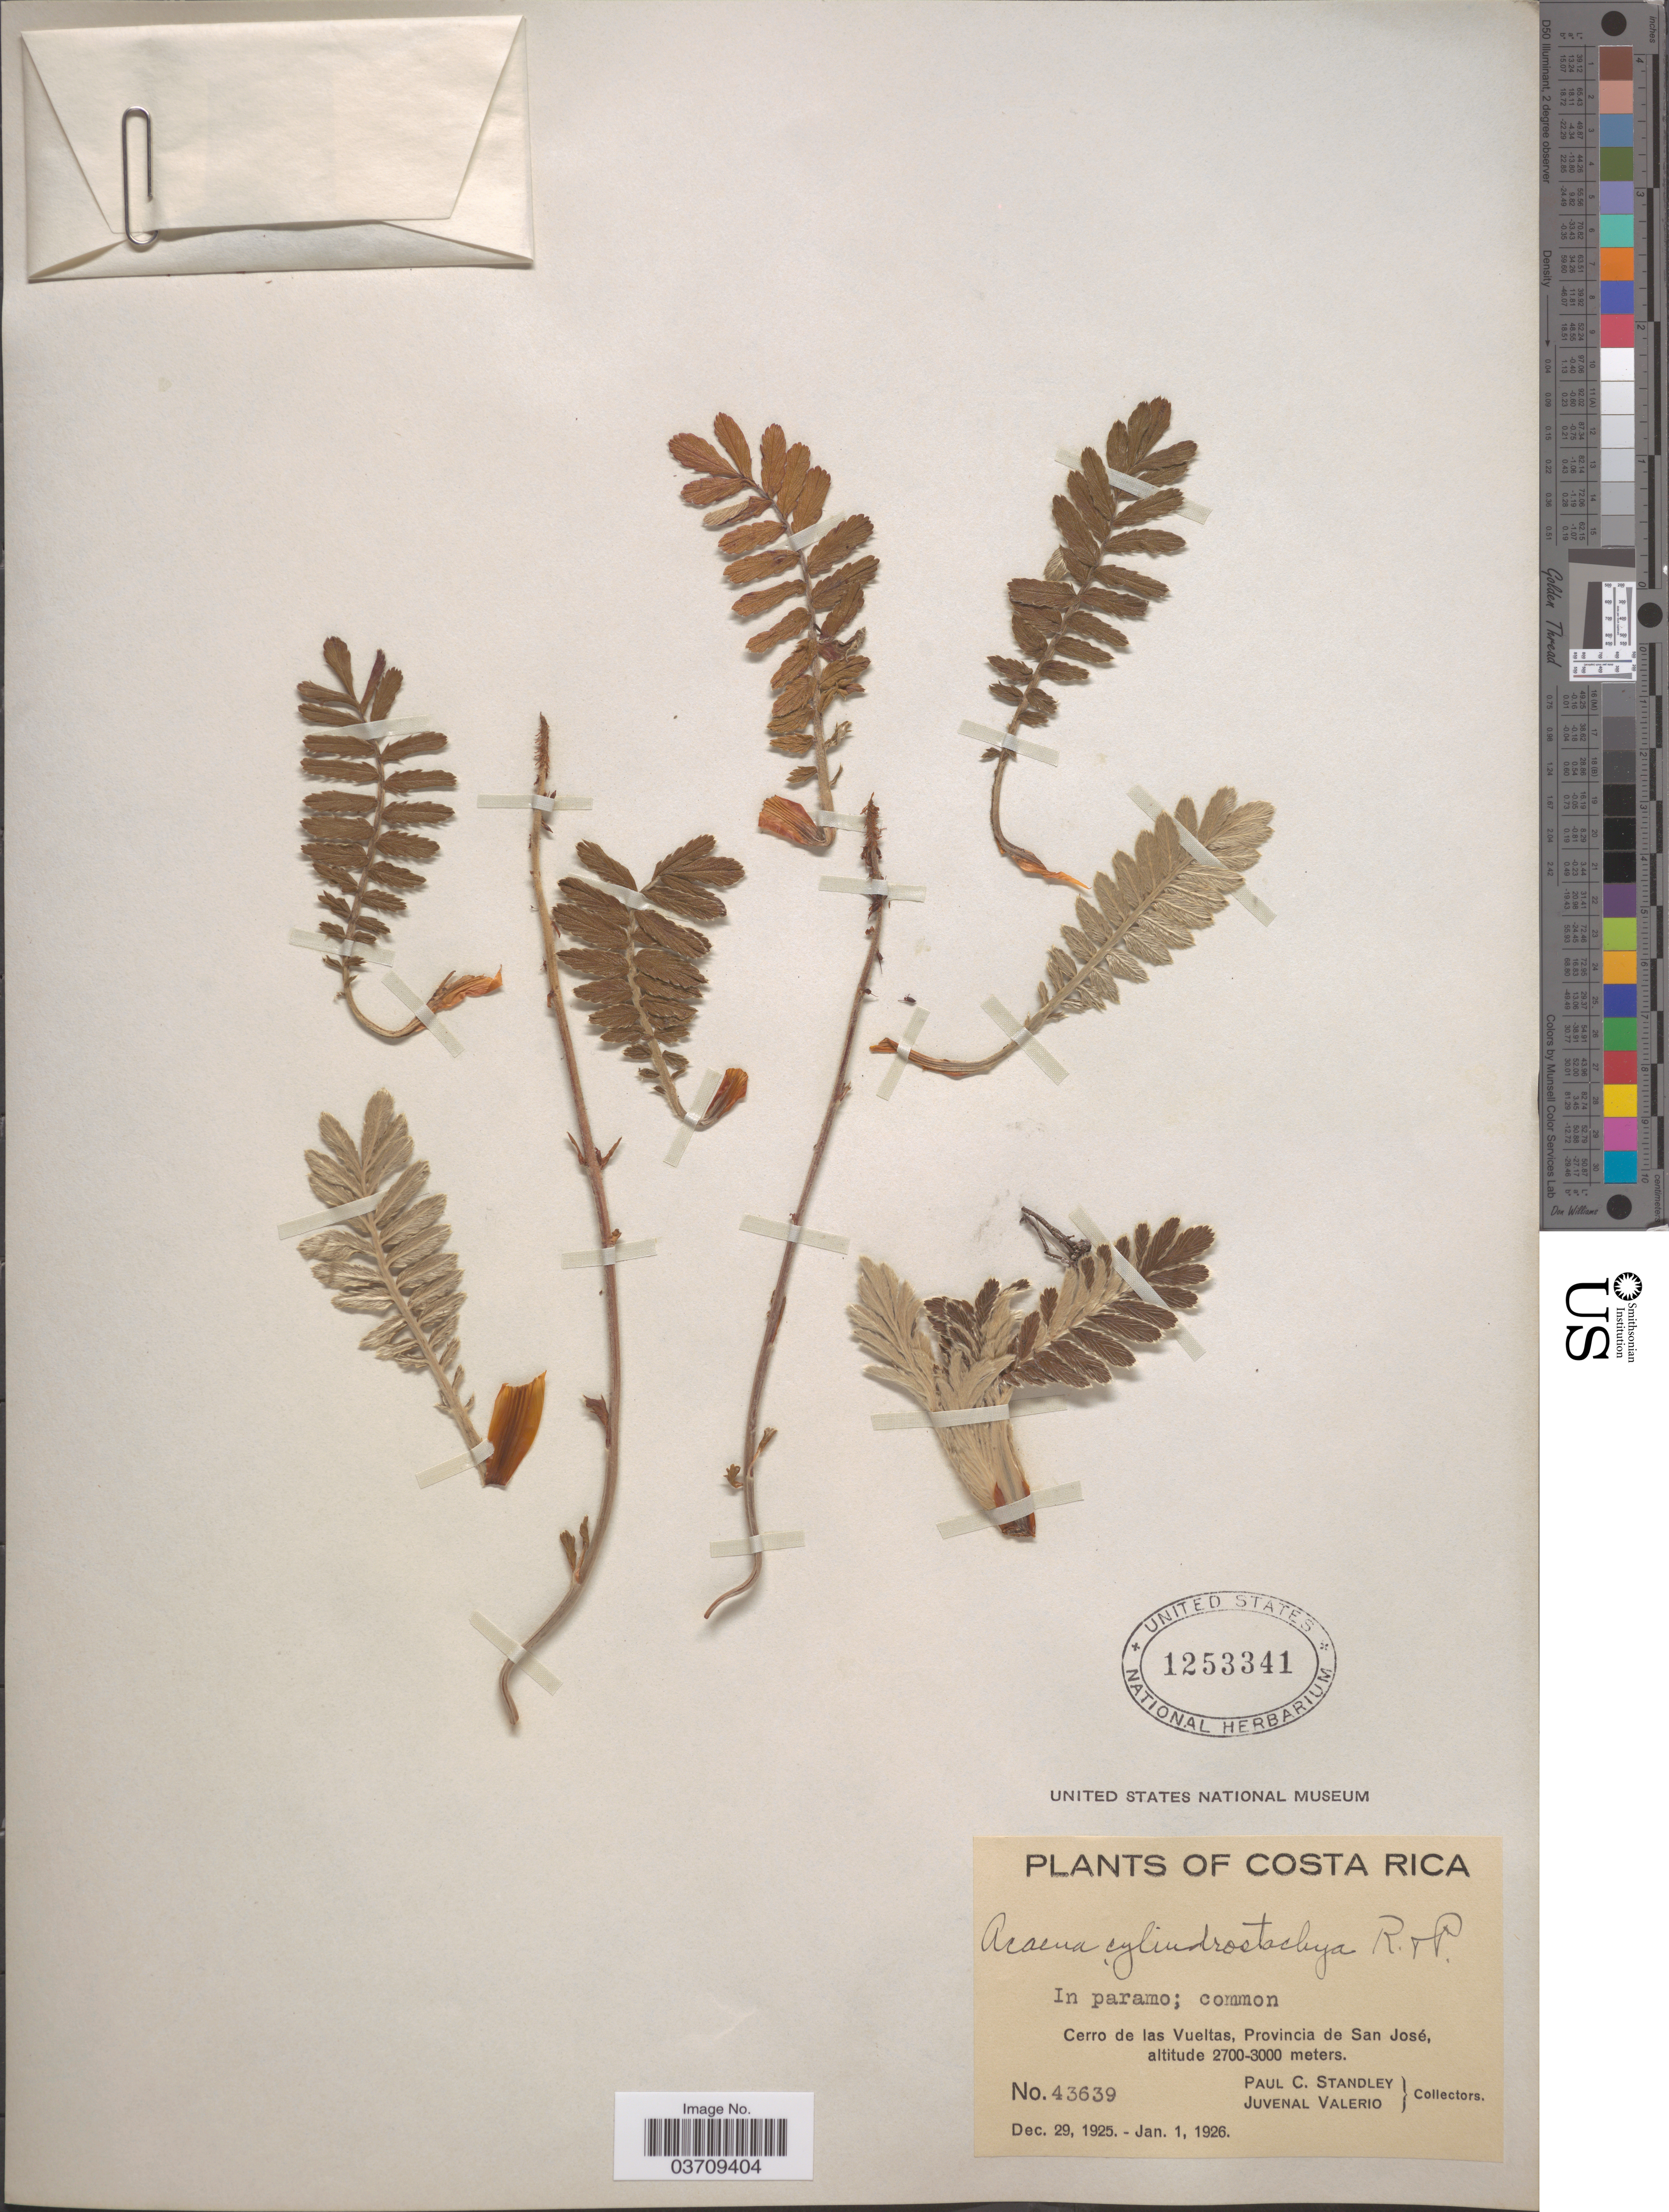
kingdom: Plantae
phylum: Tracheophyta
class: Magnoliopsida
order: Rosales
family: Rosaceae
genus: Acaena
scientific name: Acaena cylindristachya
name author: Ruiz & Pav.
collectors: P. C. Standley & J. Valerio R.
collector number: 43639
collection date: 1925-12-29/1926-01-01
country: Costa Rica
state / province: San José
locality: Cerro de las Vueltas.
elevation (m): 2700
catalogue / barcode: US 1253341